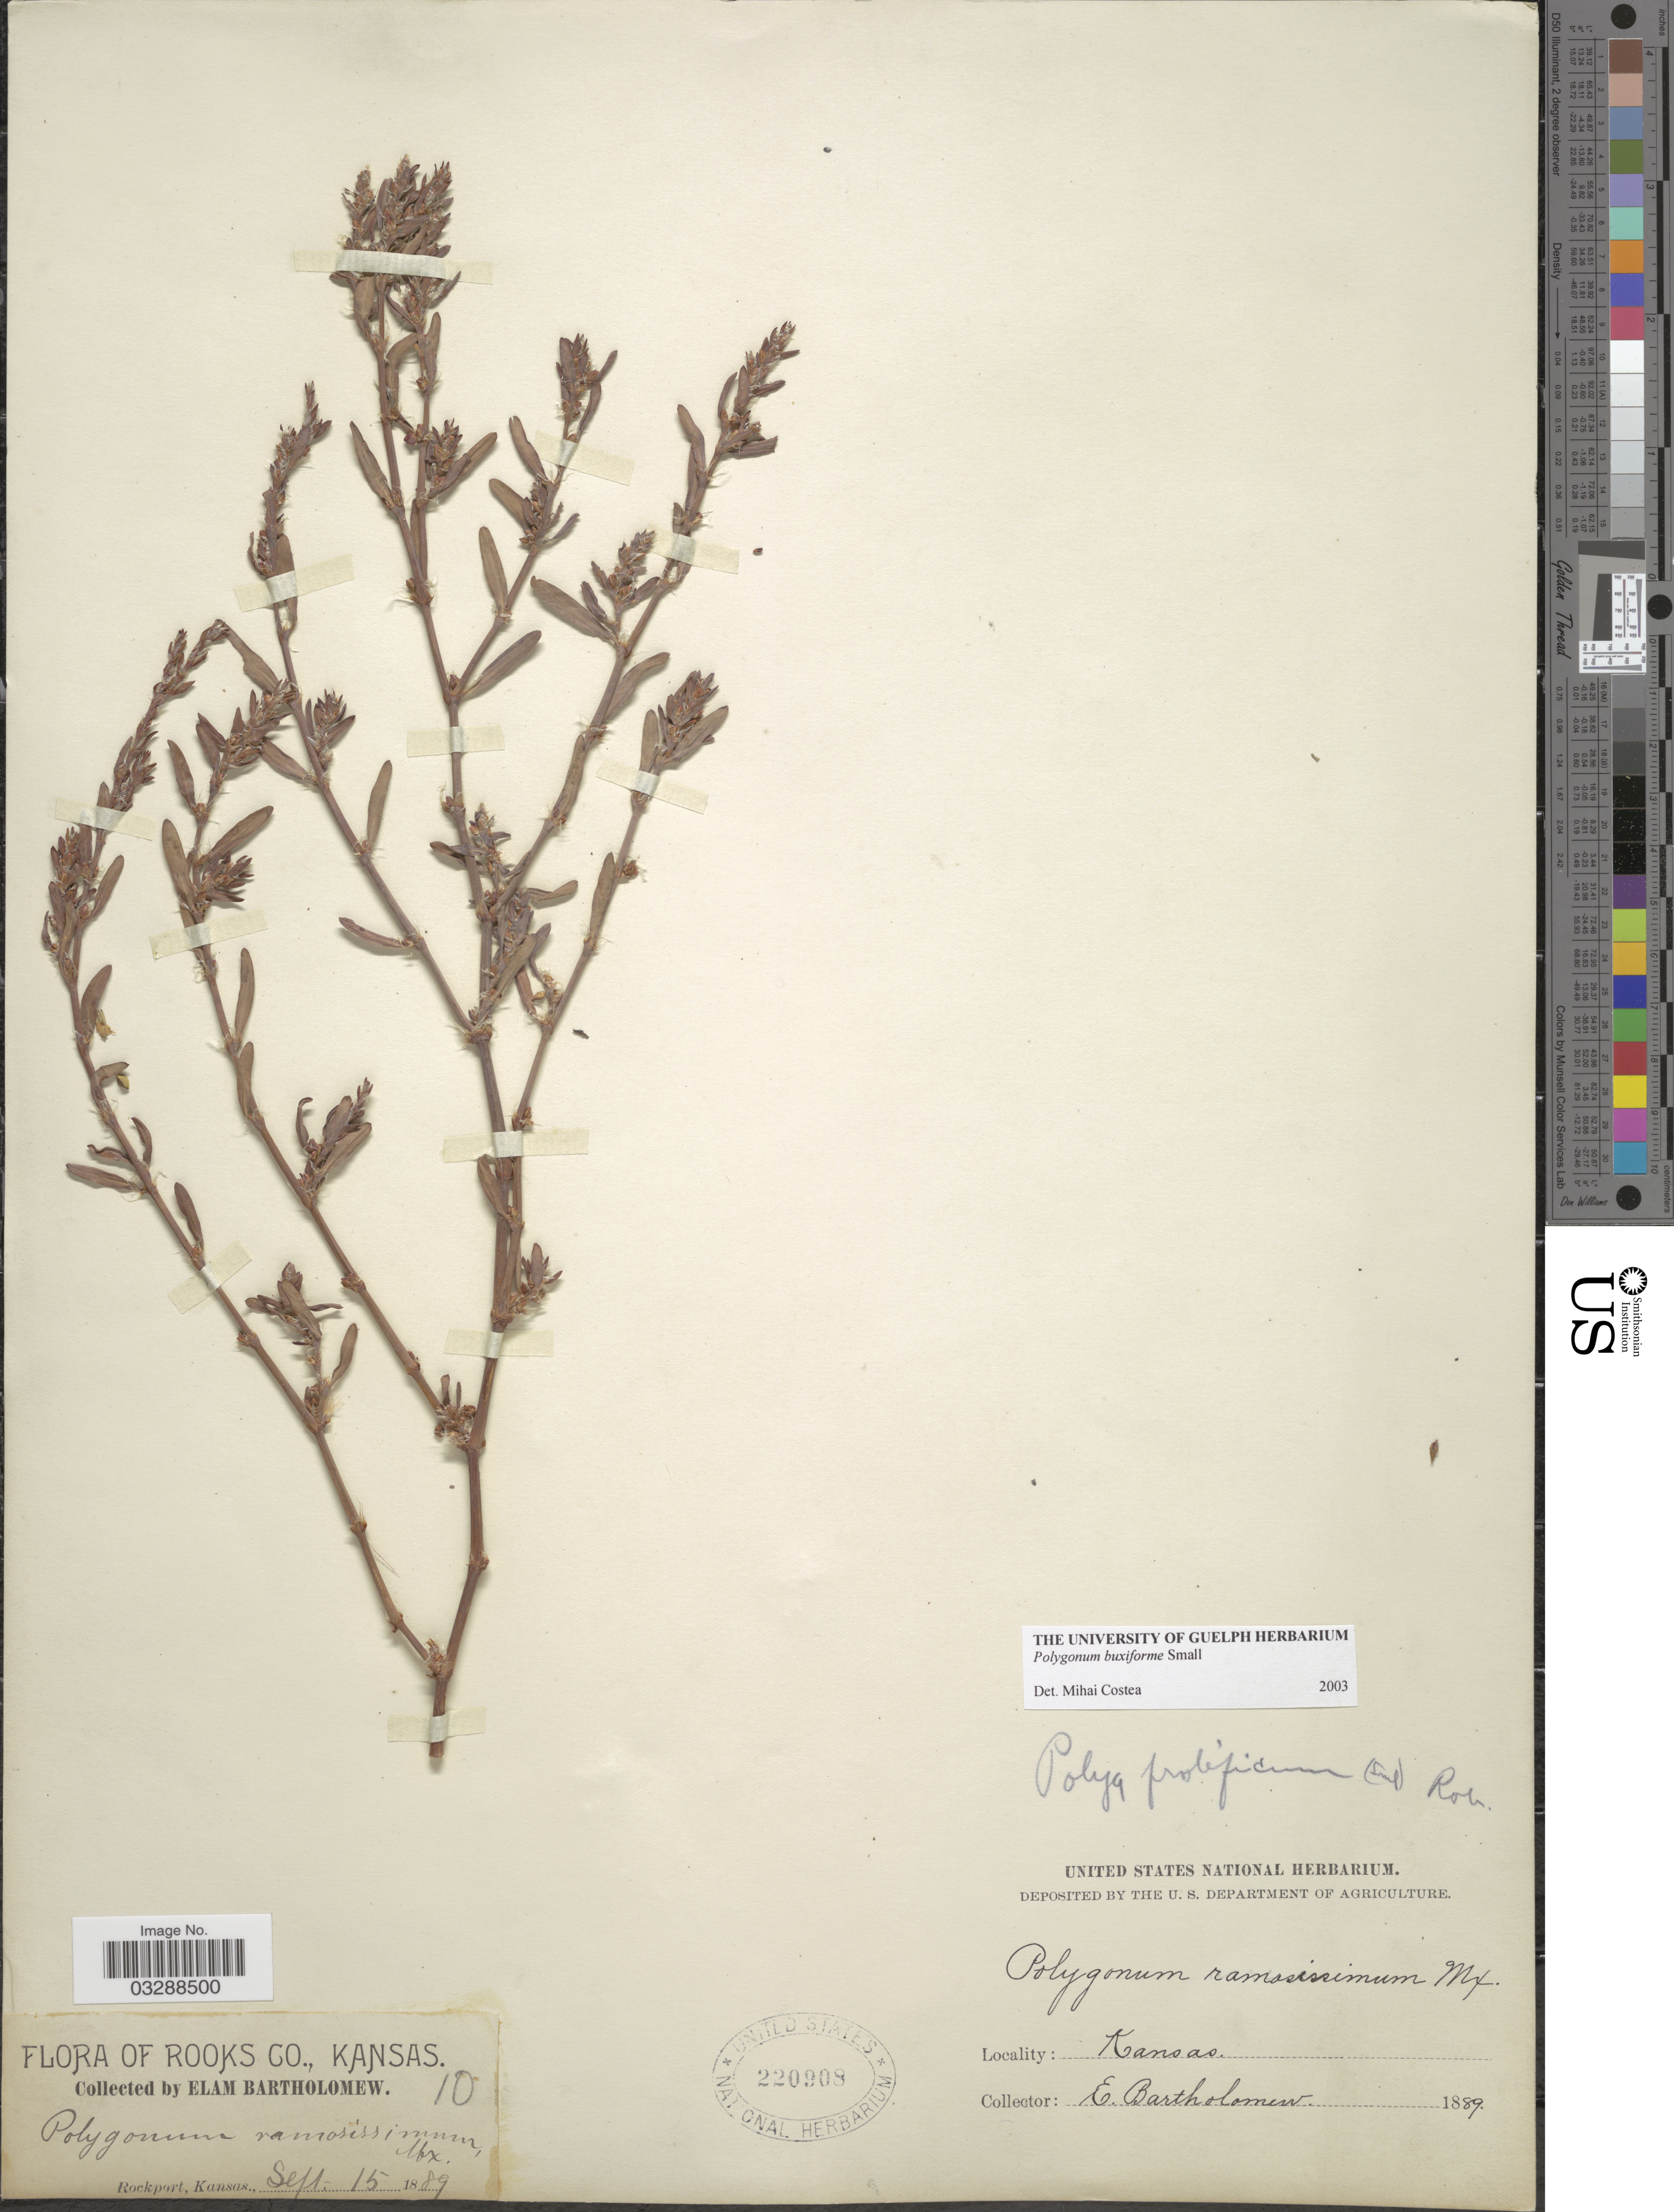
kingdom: Plantae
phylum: Tracheophyta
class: Magnoliopsida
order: Caryophyllales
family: Polygonaceae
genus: Polygonum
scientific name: Polygonum buxiforme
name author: Small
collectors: E. Bartholomew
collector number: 10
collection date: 1889-09-15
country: United States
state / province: Kansas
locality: Rooks Co. Rockport.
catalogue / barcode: US 220908